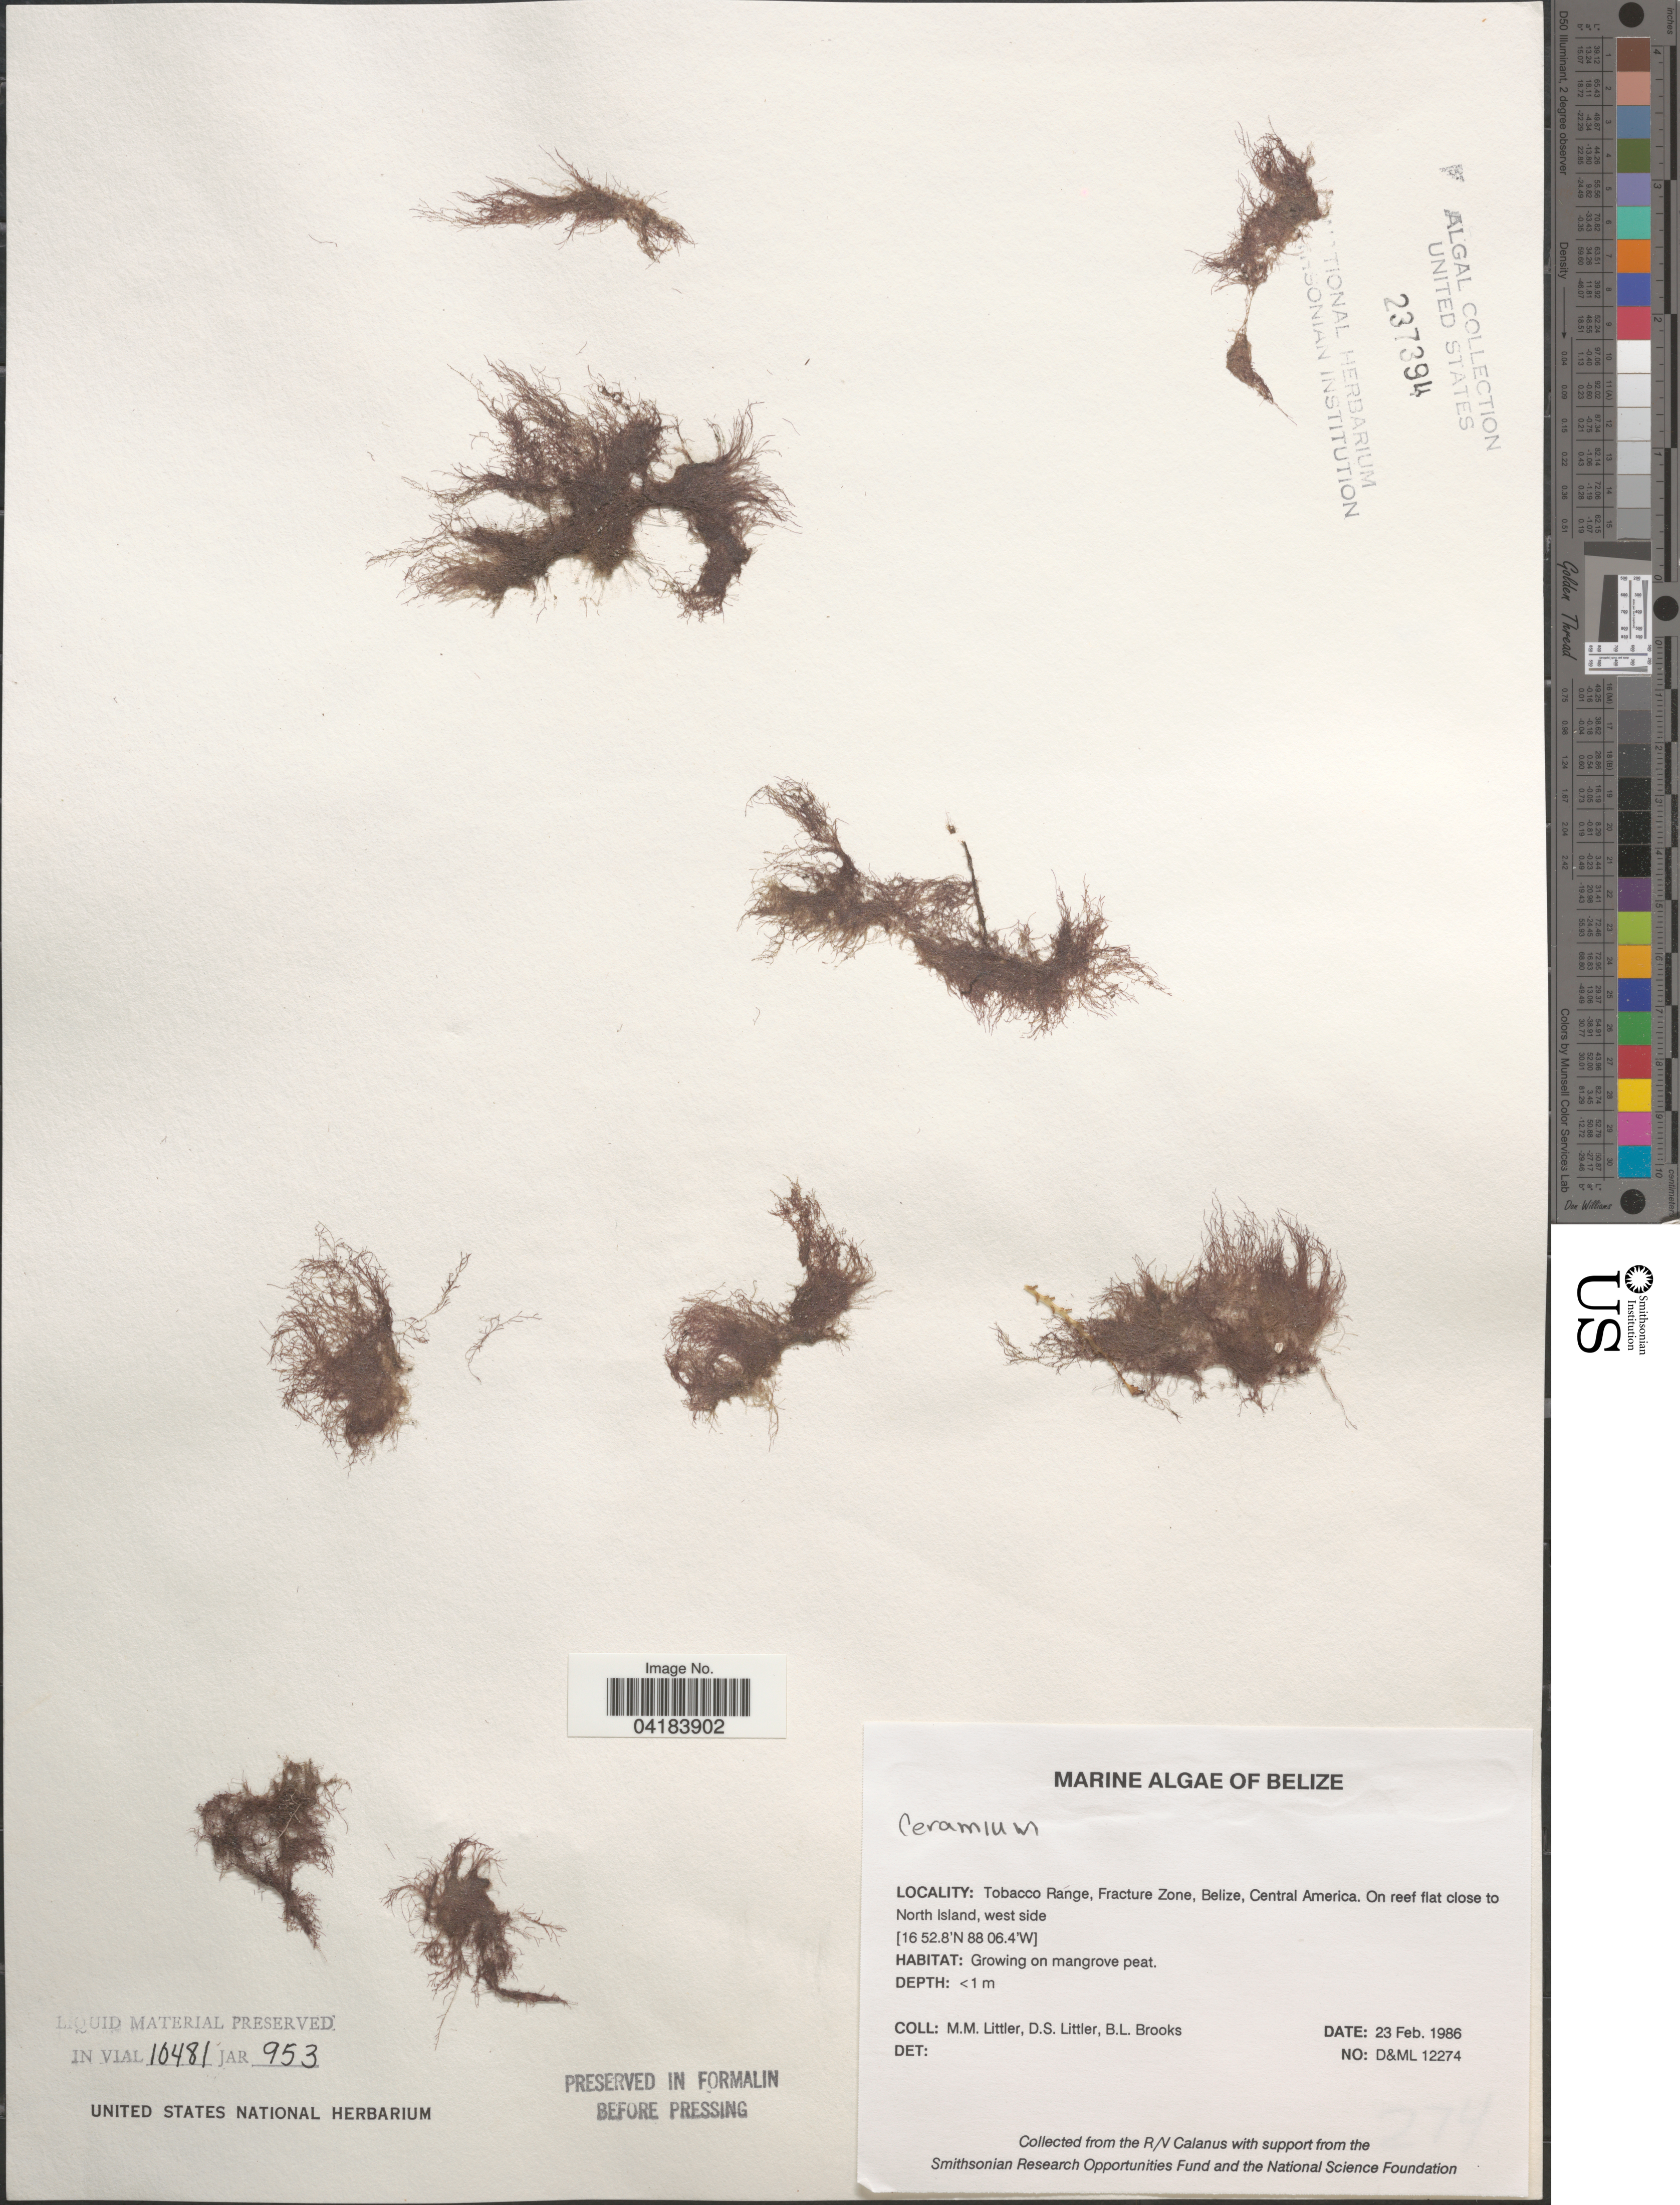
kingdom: Plantae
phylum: Rhodophyta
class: Florideophyceae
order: Ceramiales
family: Ceramiaceae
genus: Ceramium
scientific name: Ceramium sp.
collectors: D. S. Littler & B. Brooks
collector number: D&ML12274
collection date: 1986-02-23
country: Belize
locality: Tobacco Range, Fracture Zone. On reef flat close to North Island, west side.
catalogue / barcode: US 237394